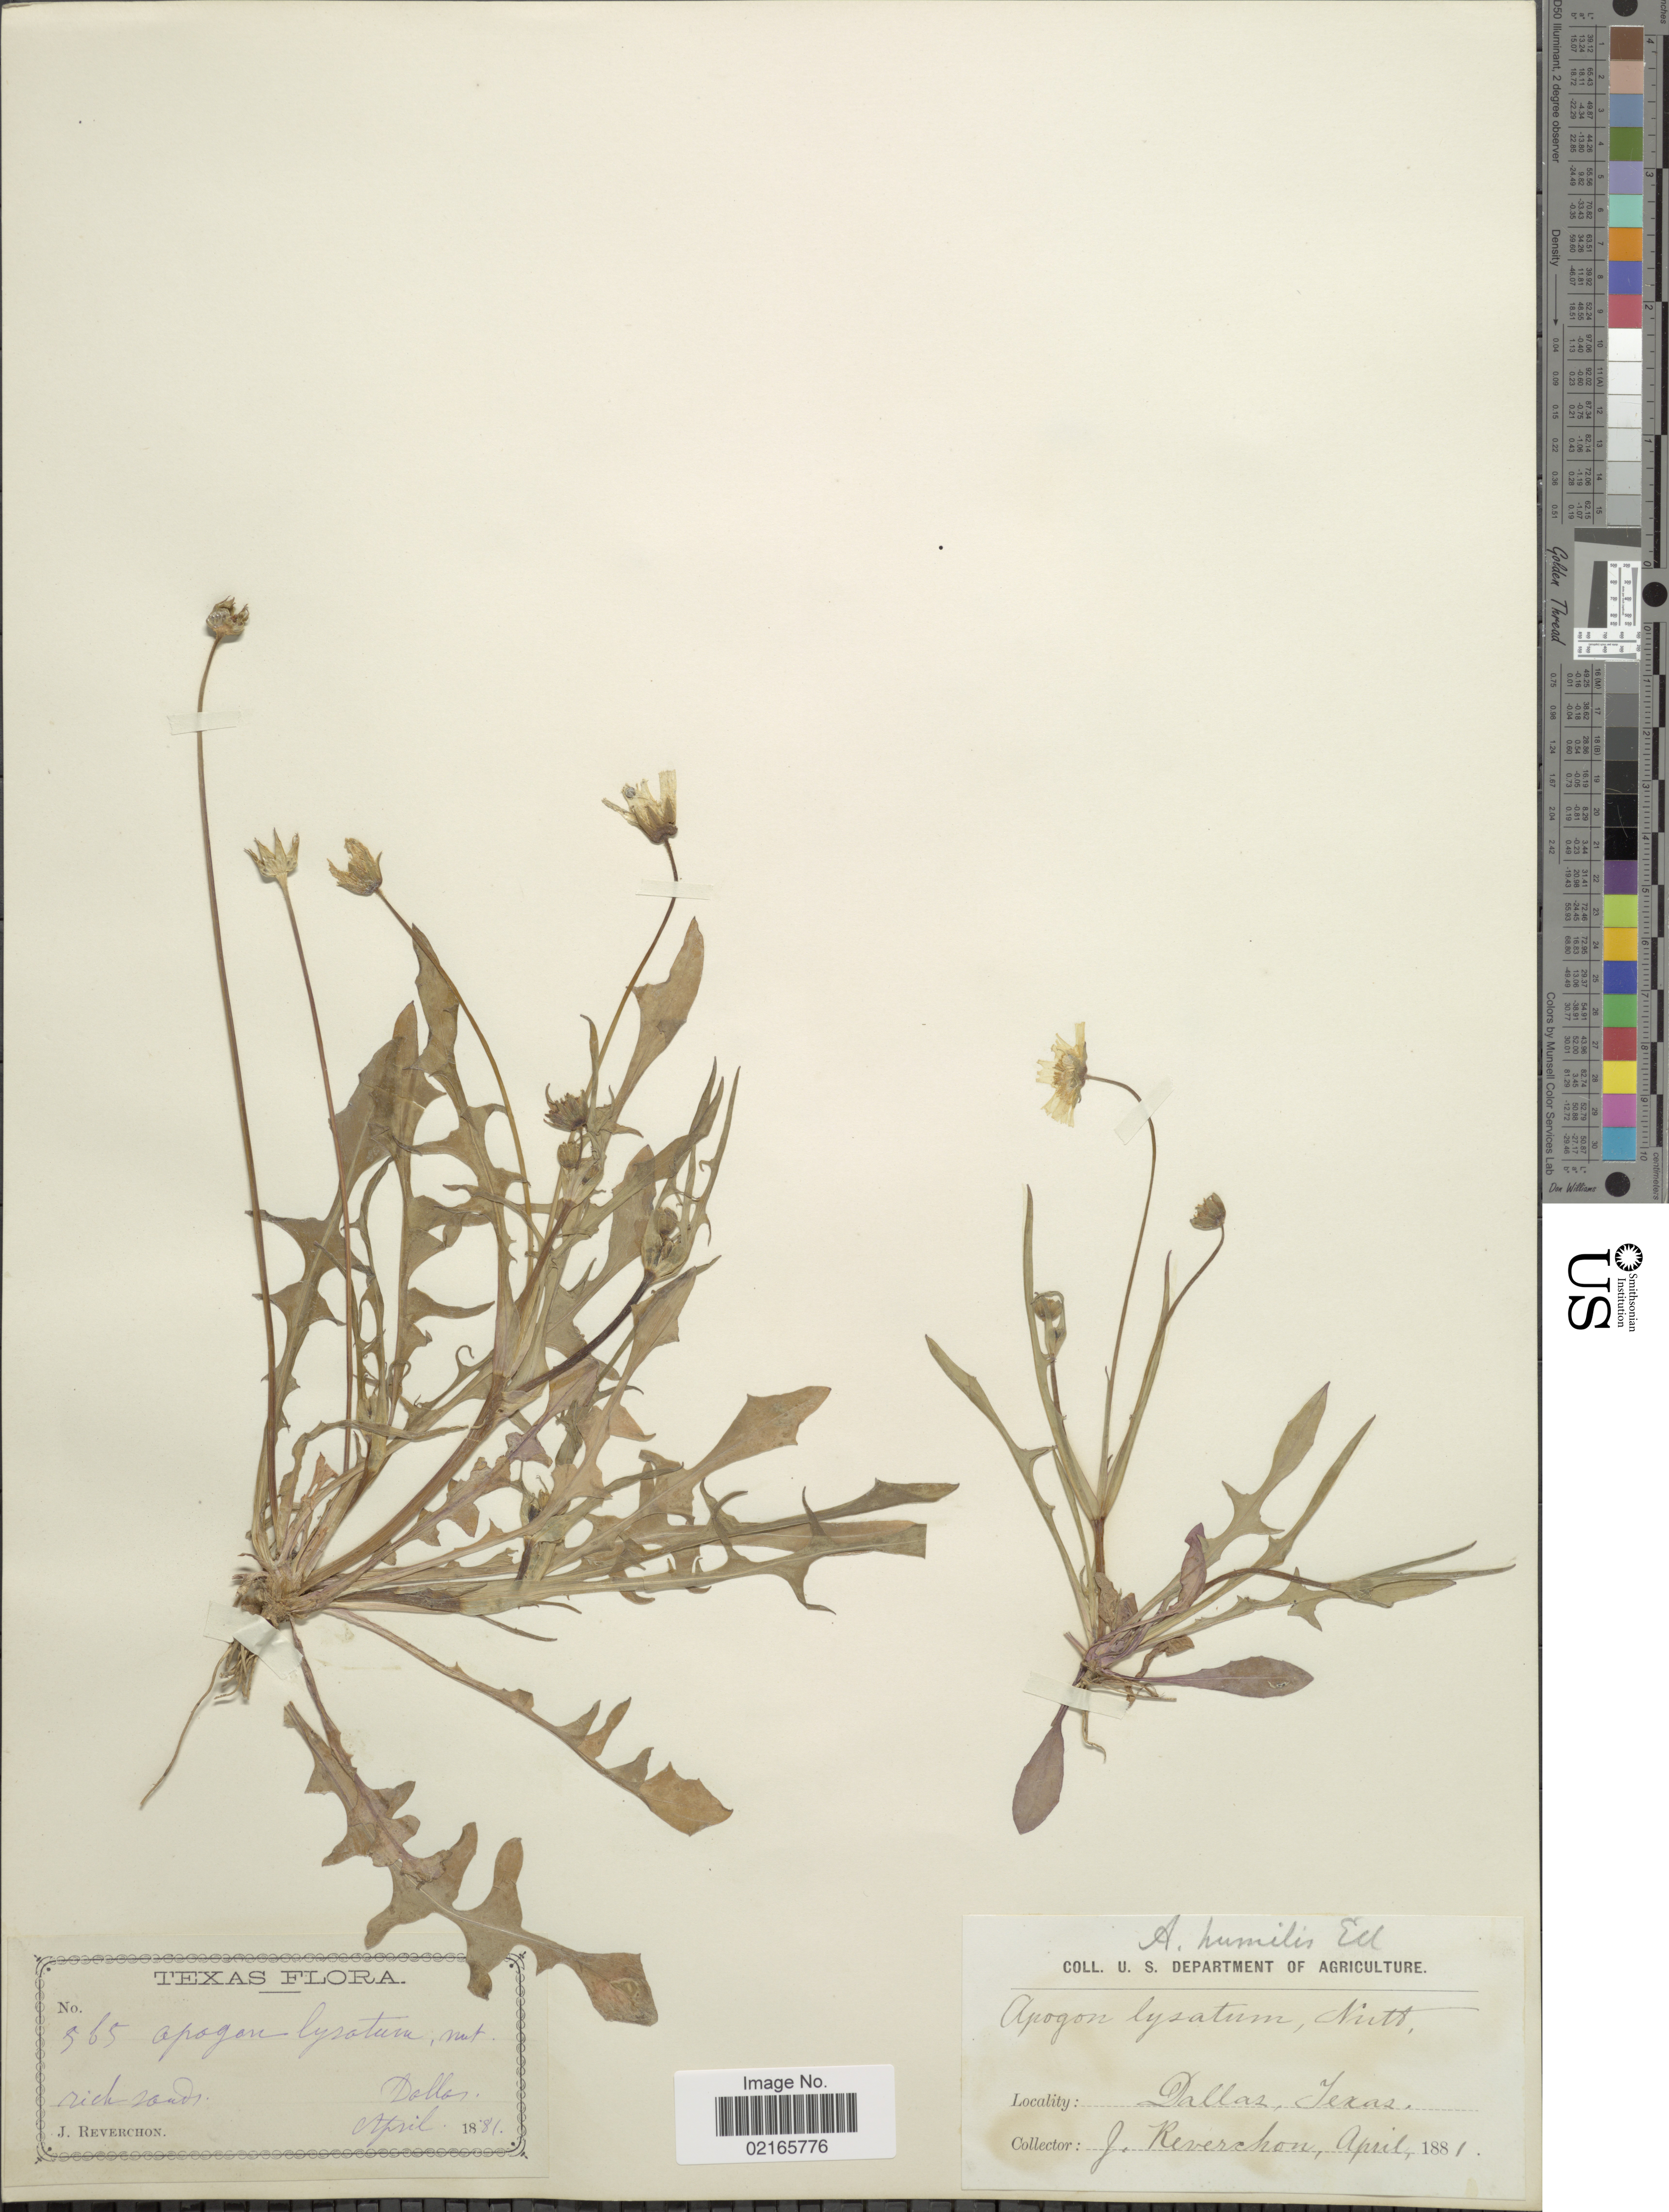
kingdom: Plantae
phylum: Tracheophyta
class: Magnoliopsida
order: Asterales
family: Asteraceae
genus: Krigia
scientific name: Krigia cespitosa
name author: (Raf.) K.L. Chambers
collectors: J. Reverchon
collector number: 565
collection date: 1881-04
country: United States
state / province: Texas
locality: Rich sands, Dallas